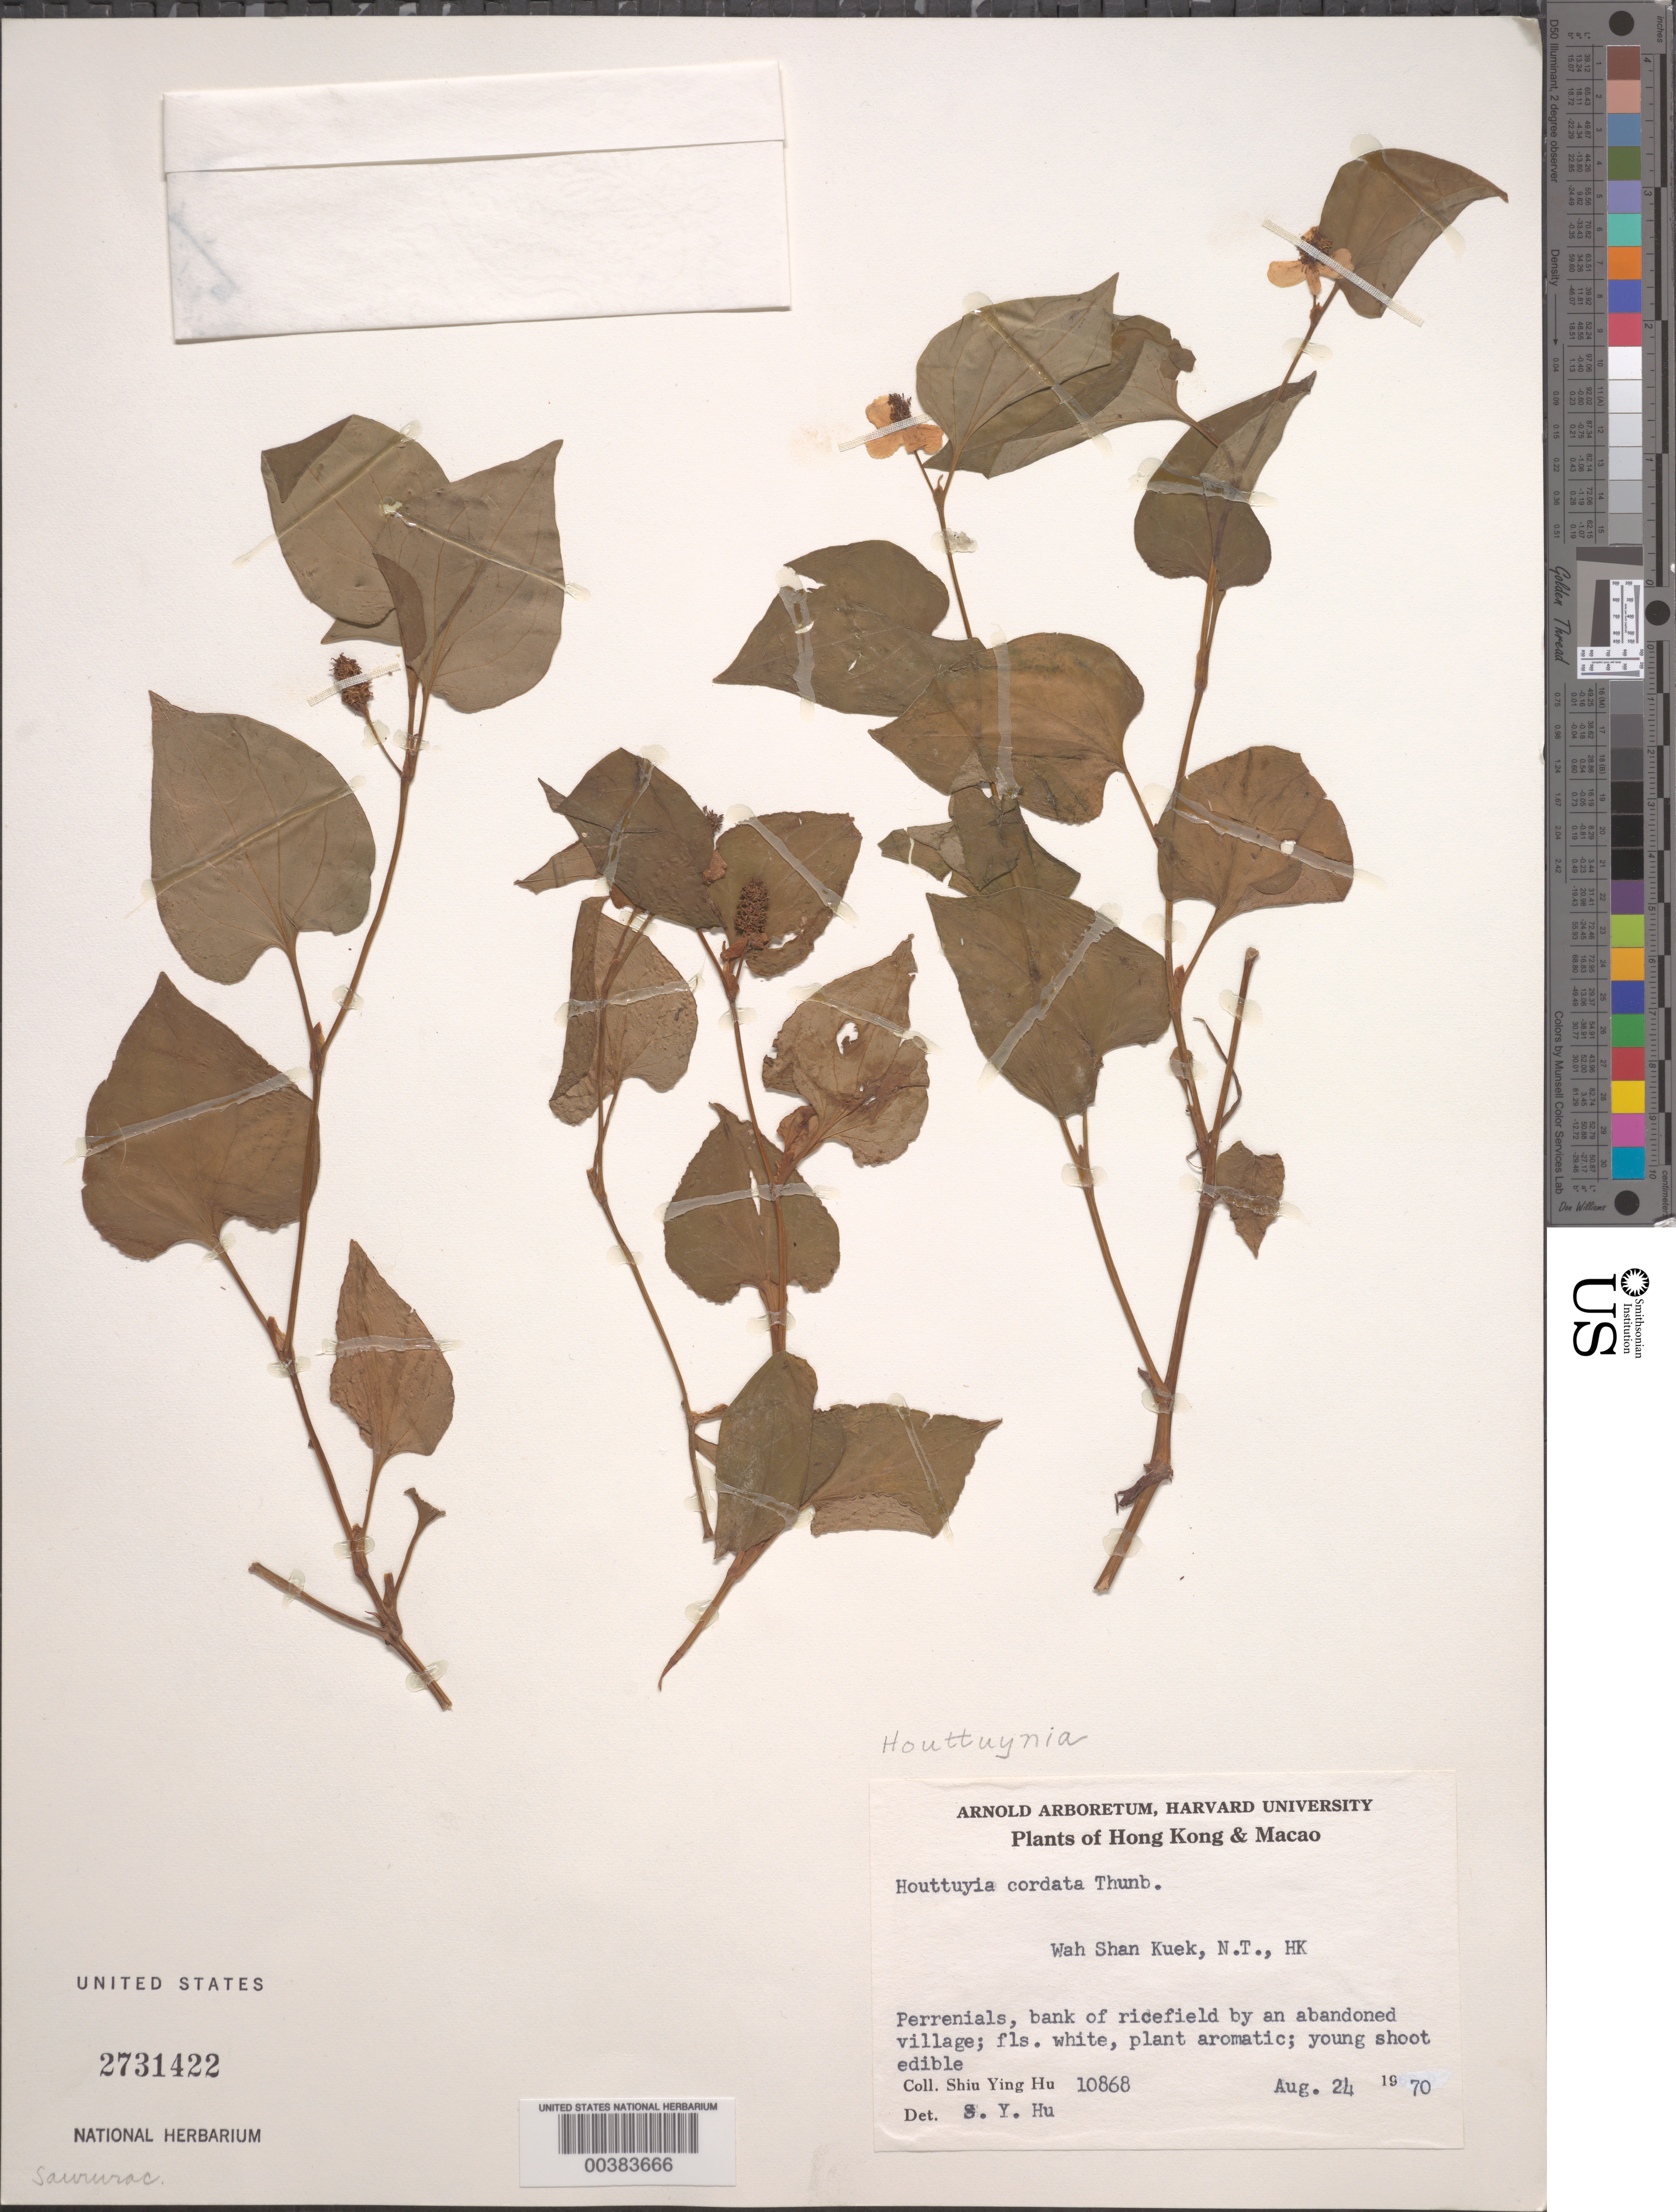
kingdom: Plantae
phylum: Tracheophyta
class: Magnoliopsida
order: Piperales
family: Saururaceae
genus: Houttuynia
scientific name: Houttuynia cordata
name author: Thunb.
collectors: S. Y. Hu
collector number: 10868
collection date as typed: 24 Aug 1970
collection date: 1970-08-24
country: China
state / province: Hong Kong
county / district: New Territories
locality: Wah shan kuek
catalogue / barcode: US 2731422